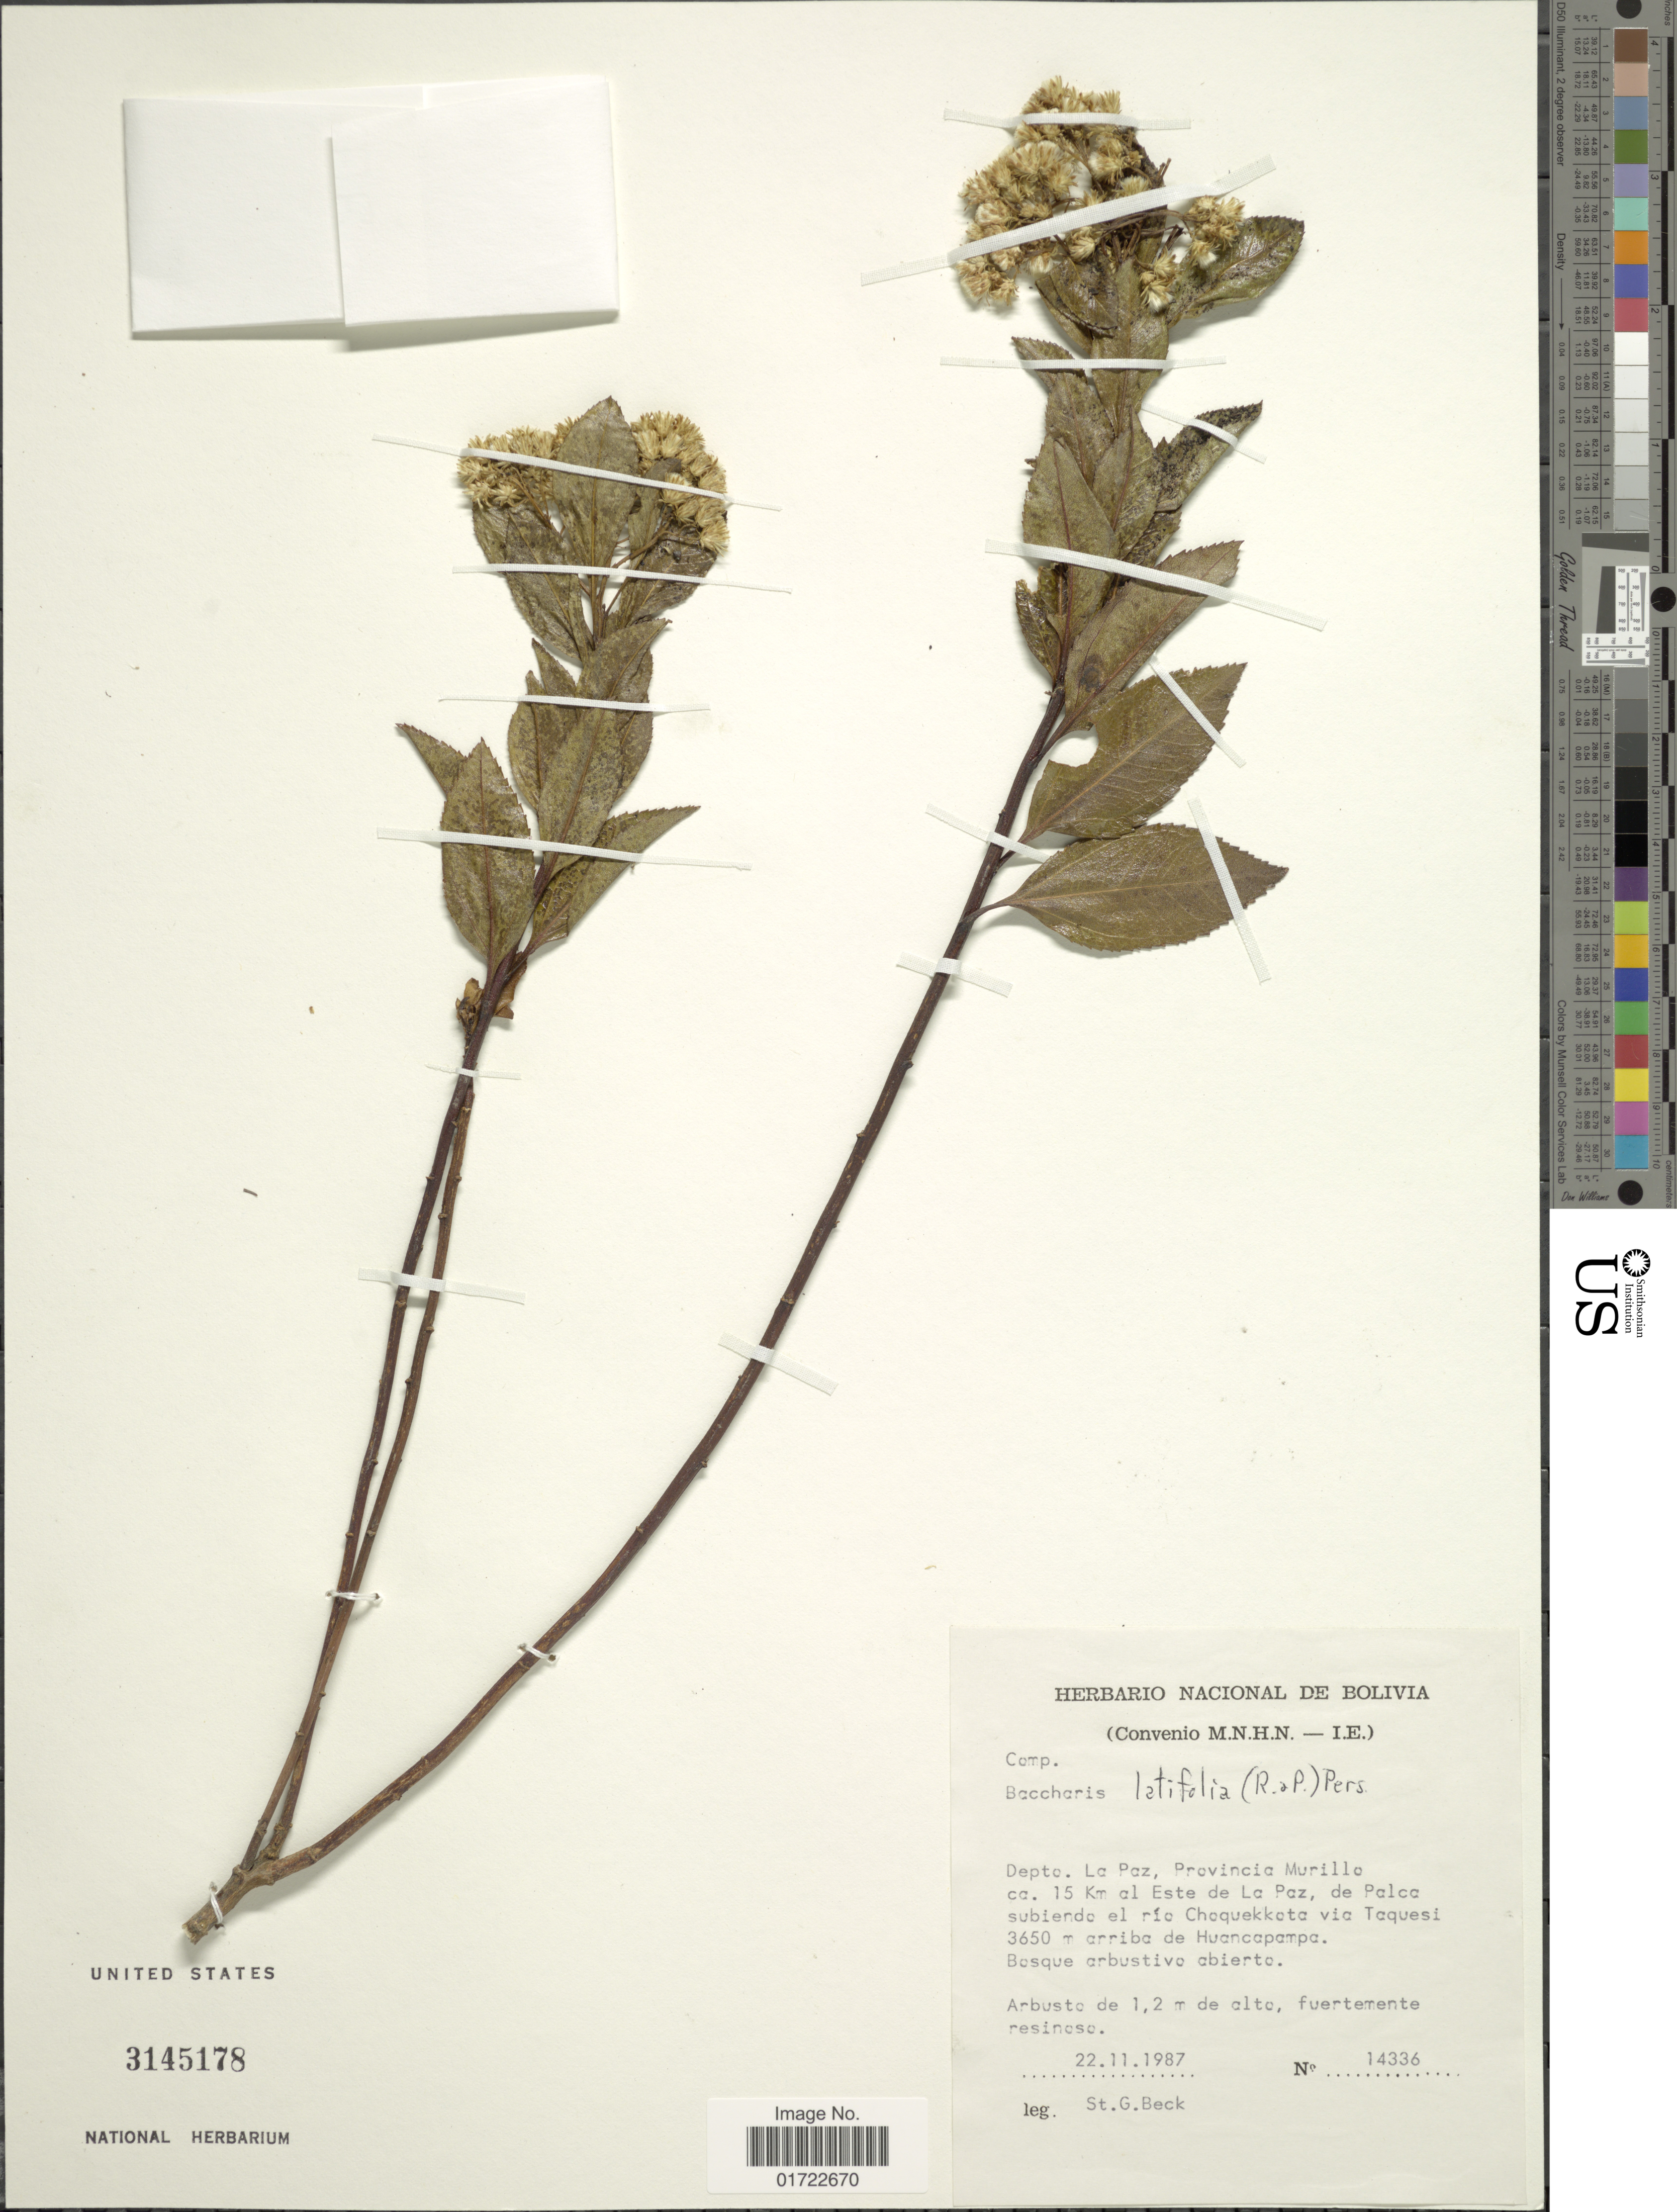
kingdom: Plantae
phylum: Tracheophyta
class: Magnoliopsida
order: Asterales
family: Asteraceae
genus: Baccharis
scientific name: Baccharis latifolia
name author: (Ruiz & Pav.) Pers.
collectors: S. G. Beck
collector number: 14336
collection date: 1987-11-12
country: Bolivia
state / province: La Paz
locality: Depto. La Paz, Provincia Murillo ca. 15 Km al Este de La Paz, de Palca subiende el río Chaquekkota via Taquesi. arriba de Huanacapampa.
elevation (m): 3650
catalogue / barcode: US 3145178